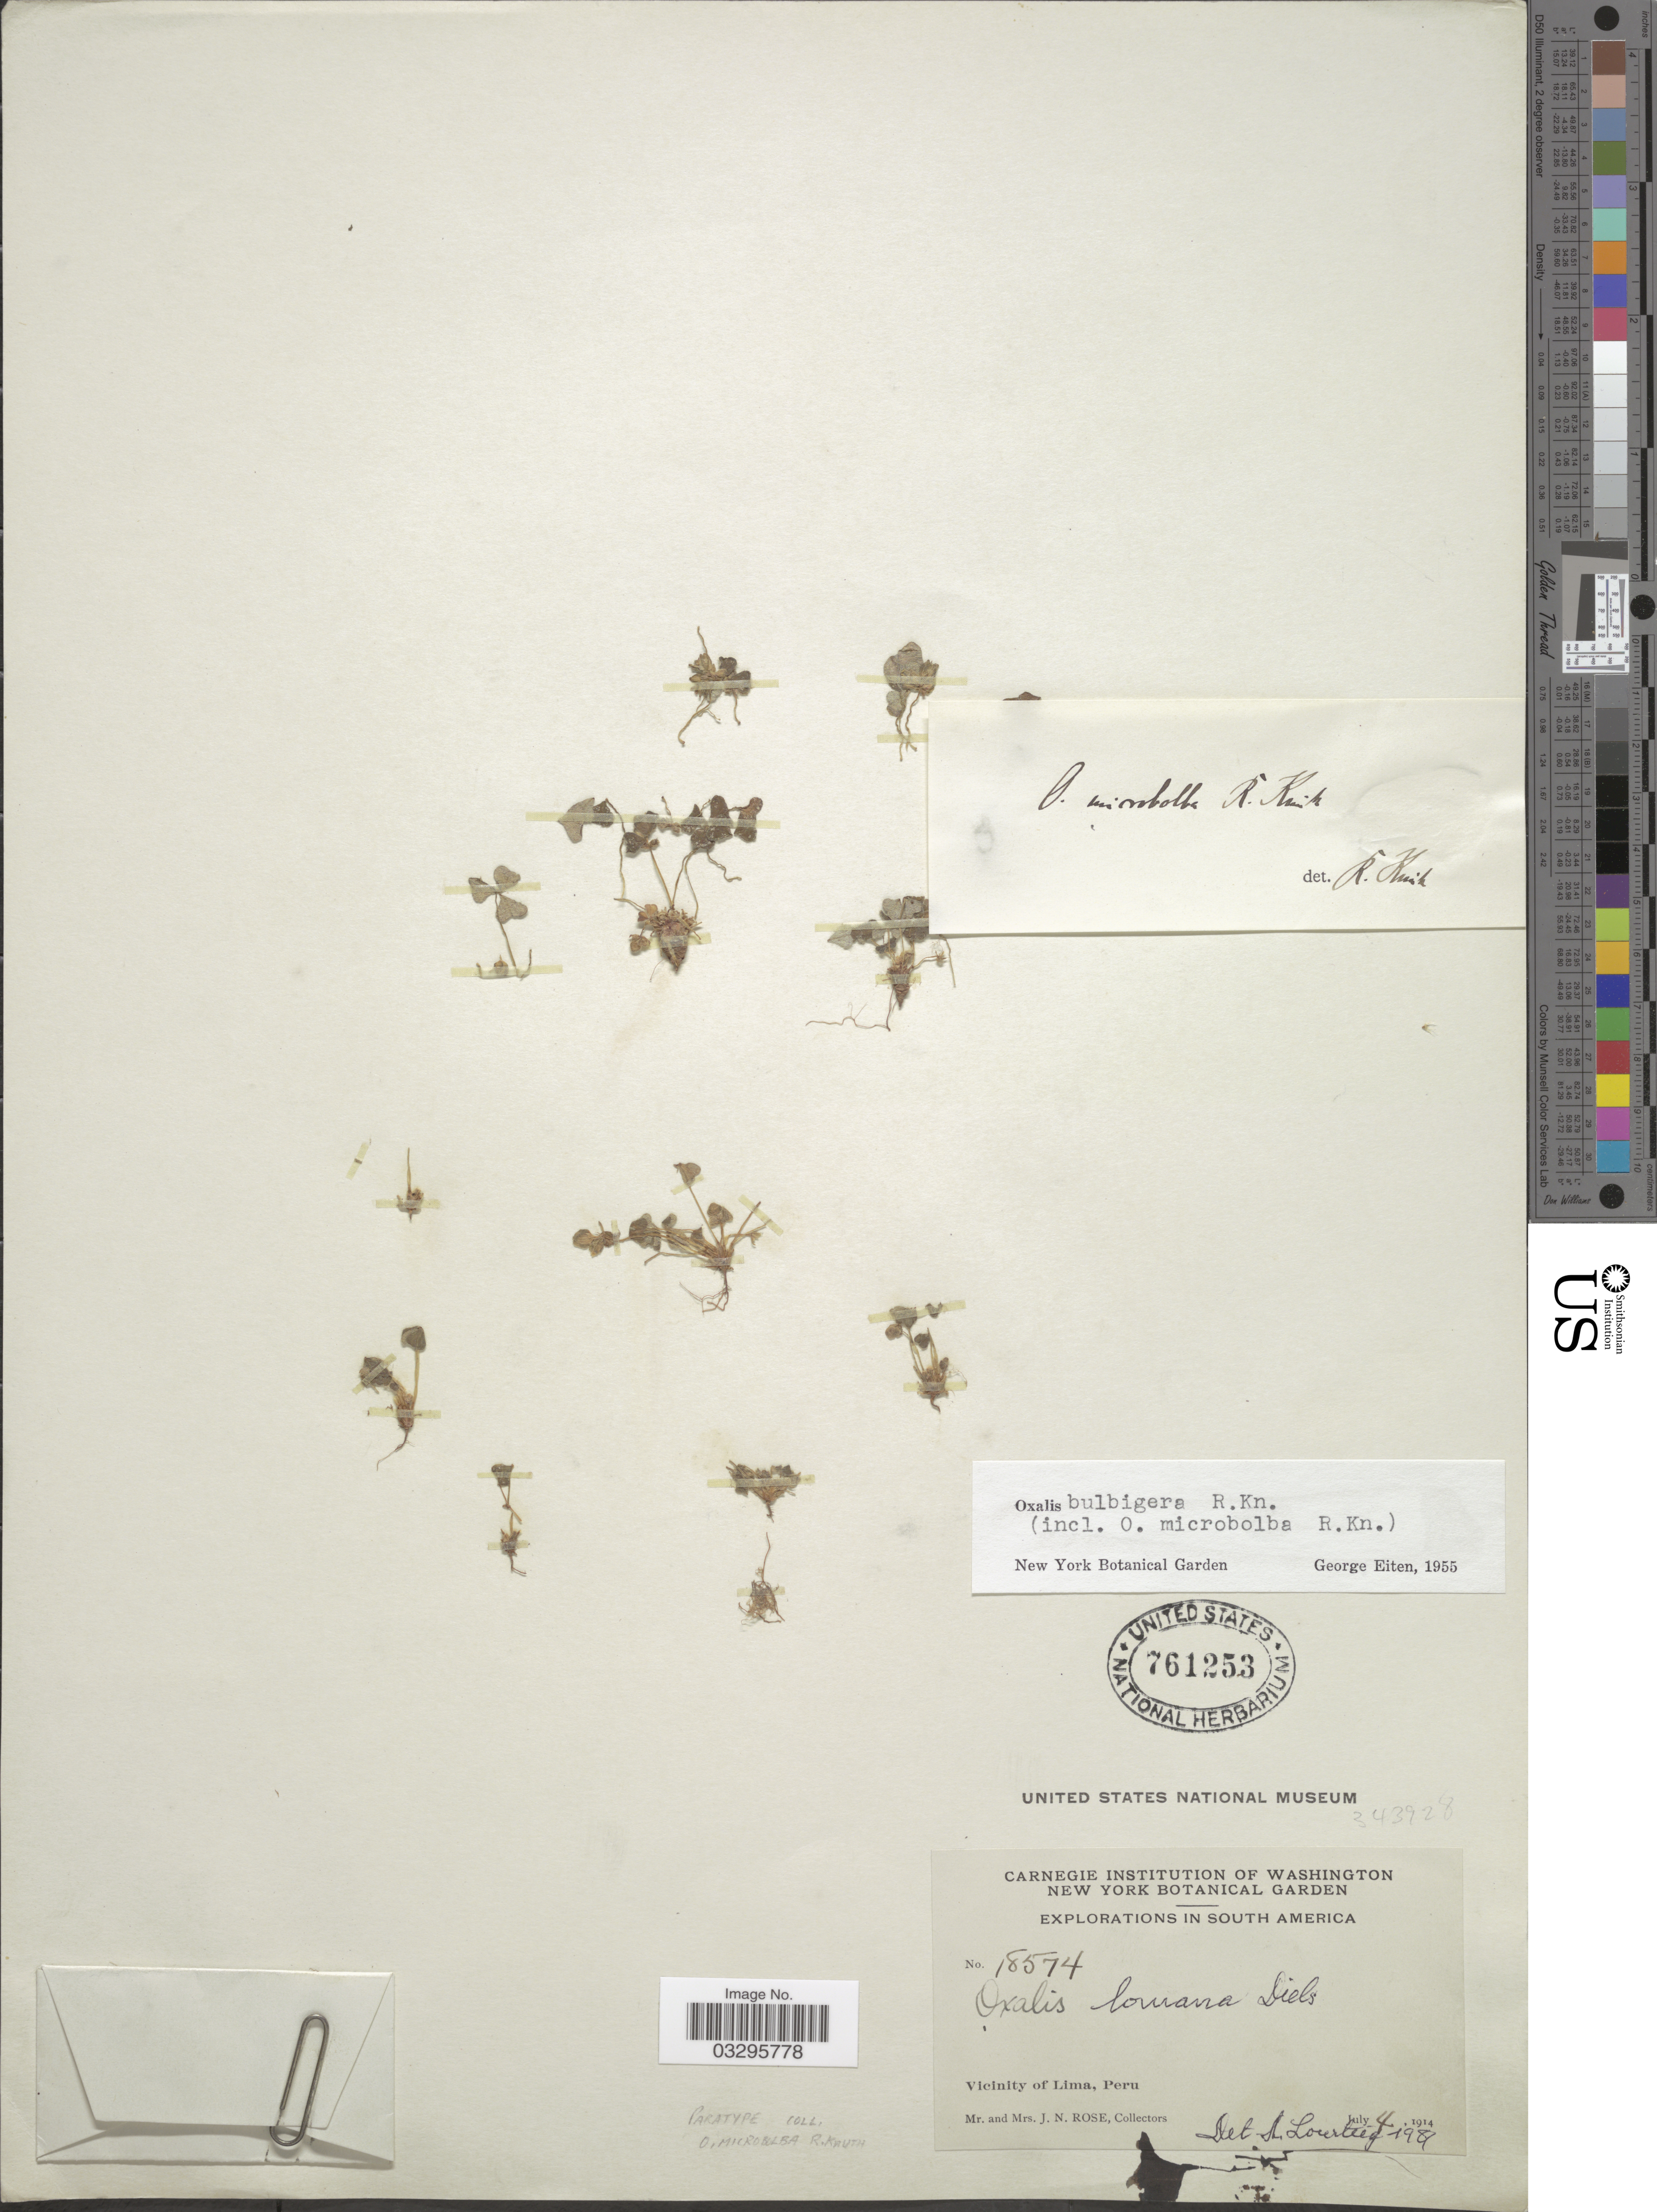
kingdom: Plantae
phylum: Tracheophyta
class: Magnoliopsida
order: Oxalidales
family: Oxalidaceae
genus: Oxalis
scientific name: Oxalis lomana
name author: Diels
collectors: J. N. Rose & L. B. Rose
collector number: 18574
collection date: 1914-07-04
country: Peru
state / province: Lima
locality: Vicinity of Lima.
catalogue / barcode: US 761253